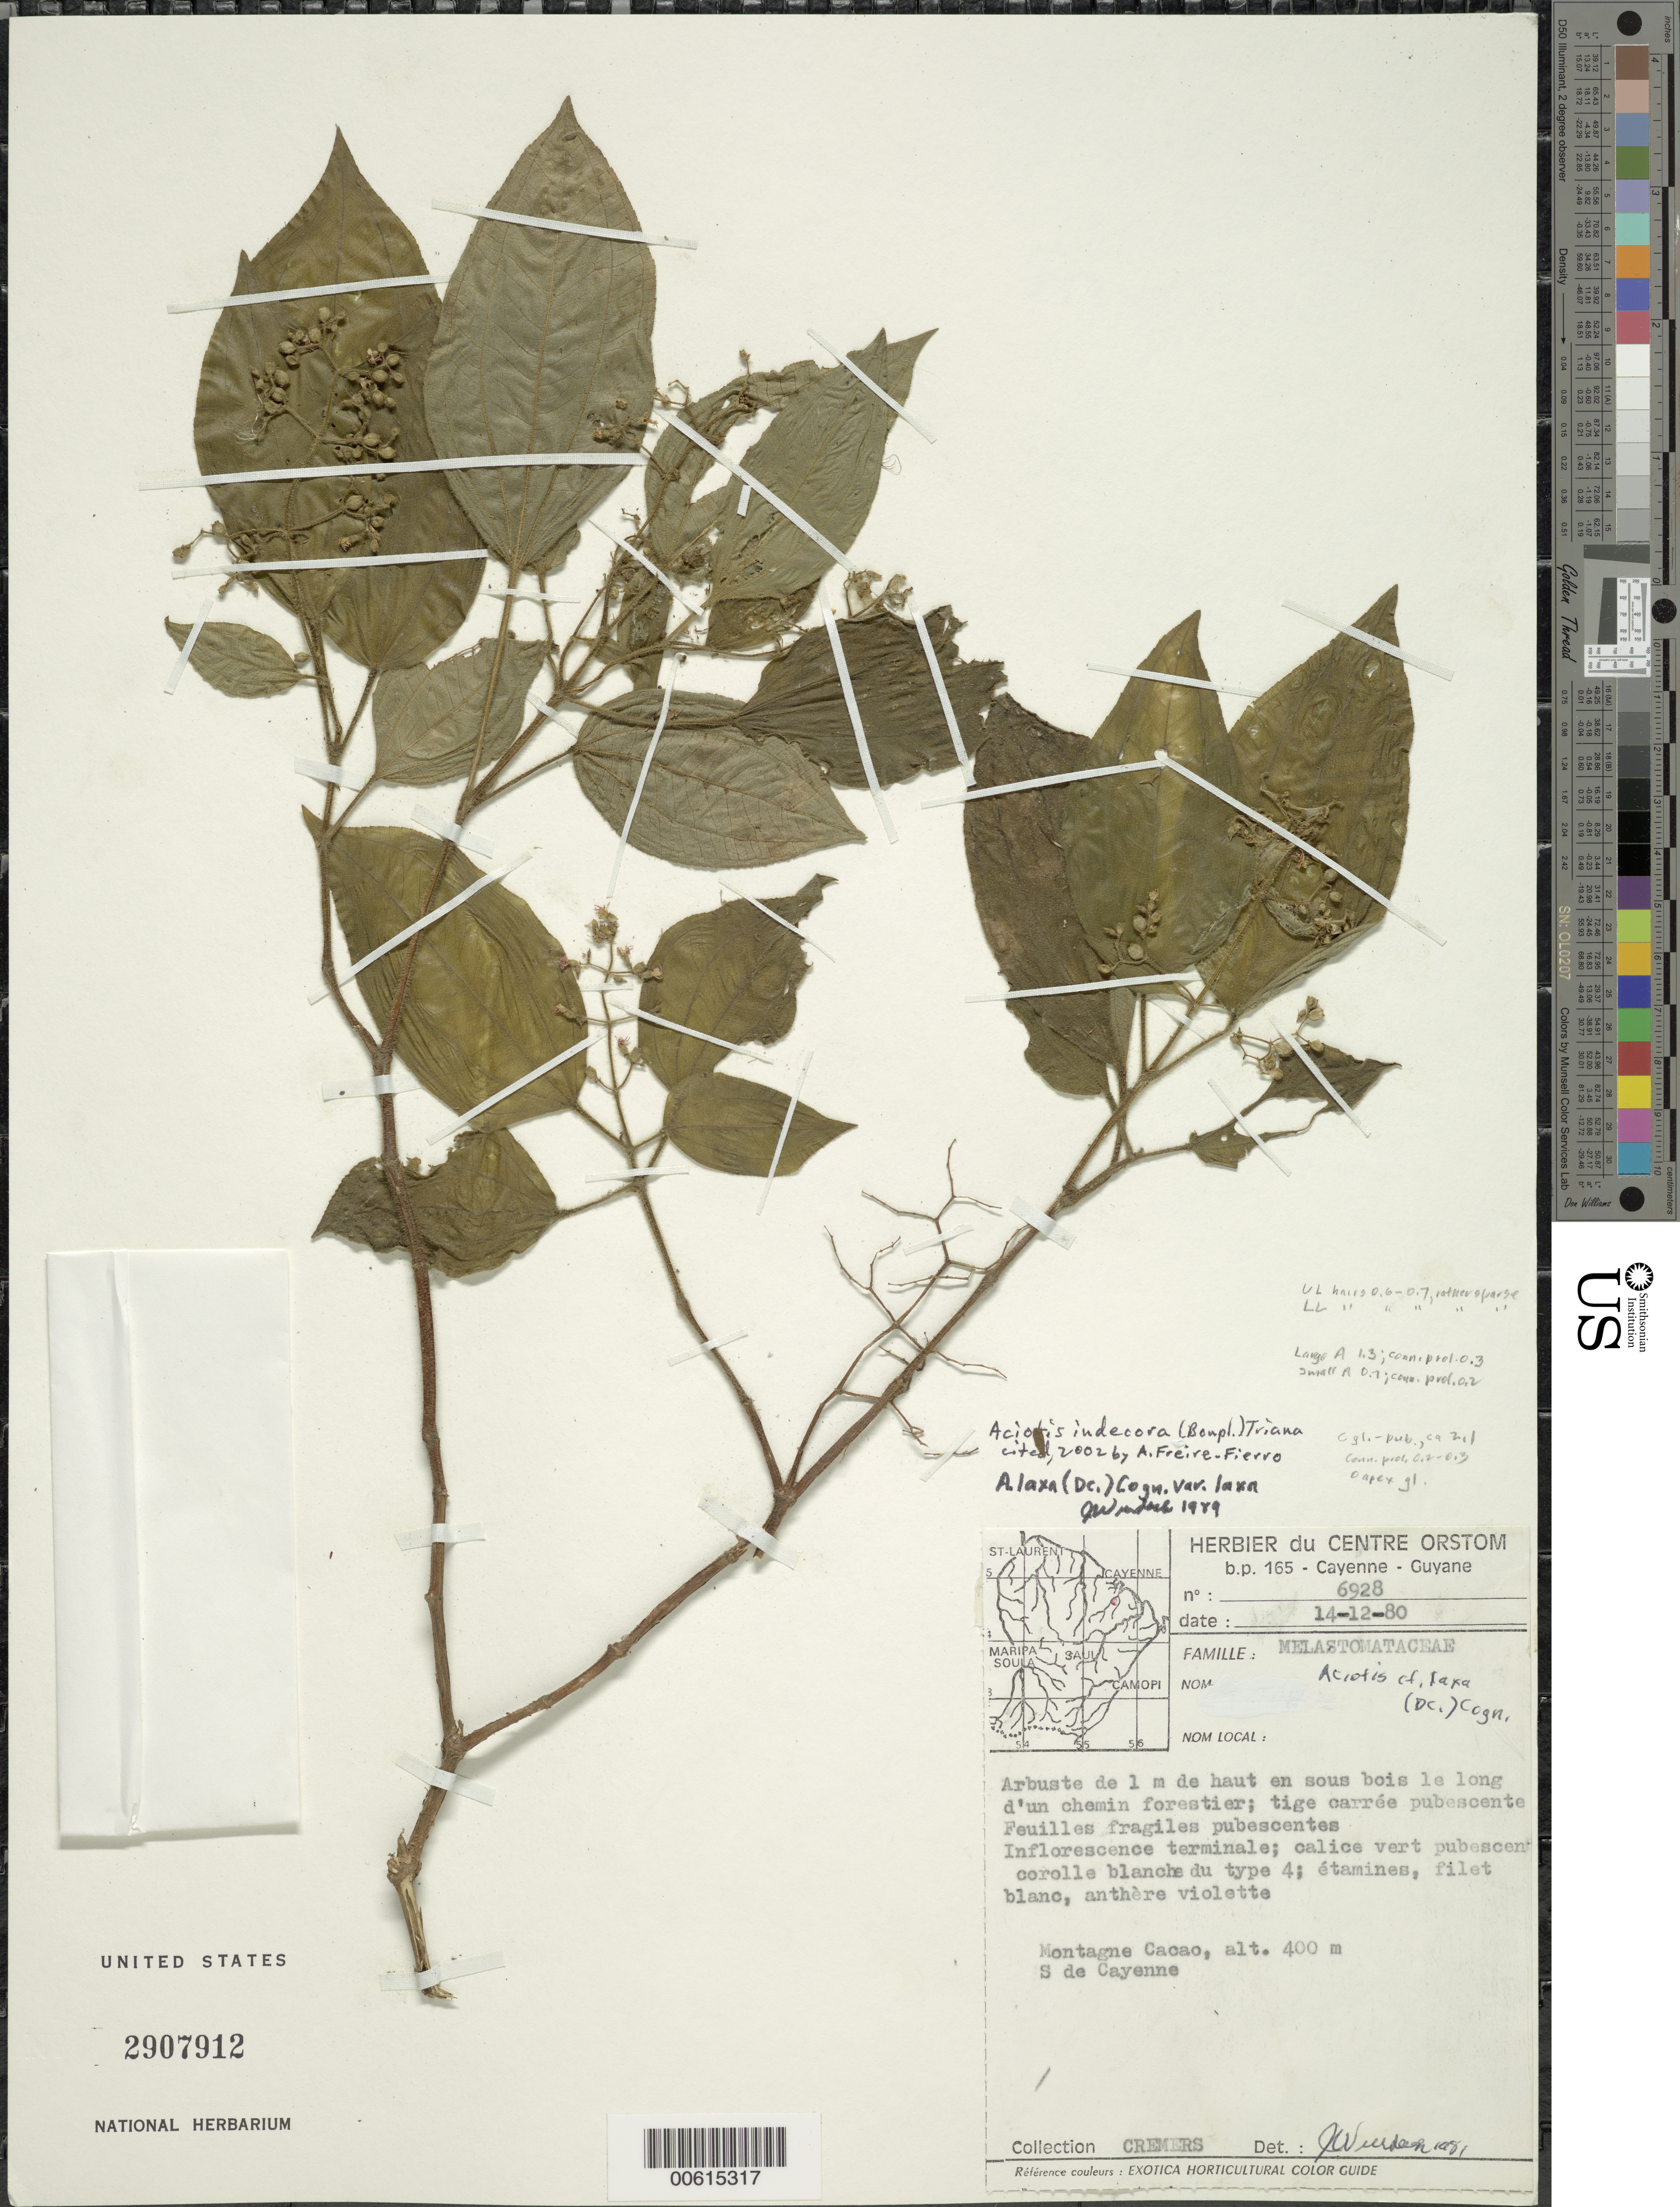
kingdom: Plantae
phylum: Tracheophyta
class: Magnoliopsida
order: Myrtales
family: Melastomataceae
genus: Aciotis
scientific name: Aciotis indecora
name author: (Bonpl.) Triana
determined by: Freire-Fierro, A.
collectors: G. Cremers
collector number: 6928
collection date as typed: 14-Dec-80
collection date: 1980-12-14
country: French Guiana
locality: Montagne Cacao, Bassin de la Comté, S de Cayenne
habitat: Sous bois le lon g'dun chemin forestiere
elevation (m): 400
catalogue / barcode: US 2907912